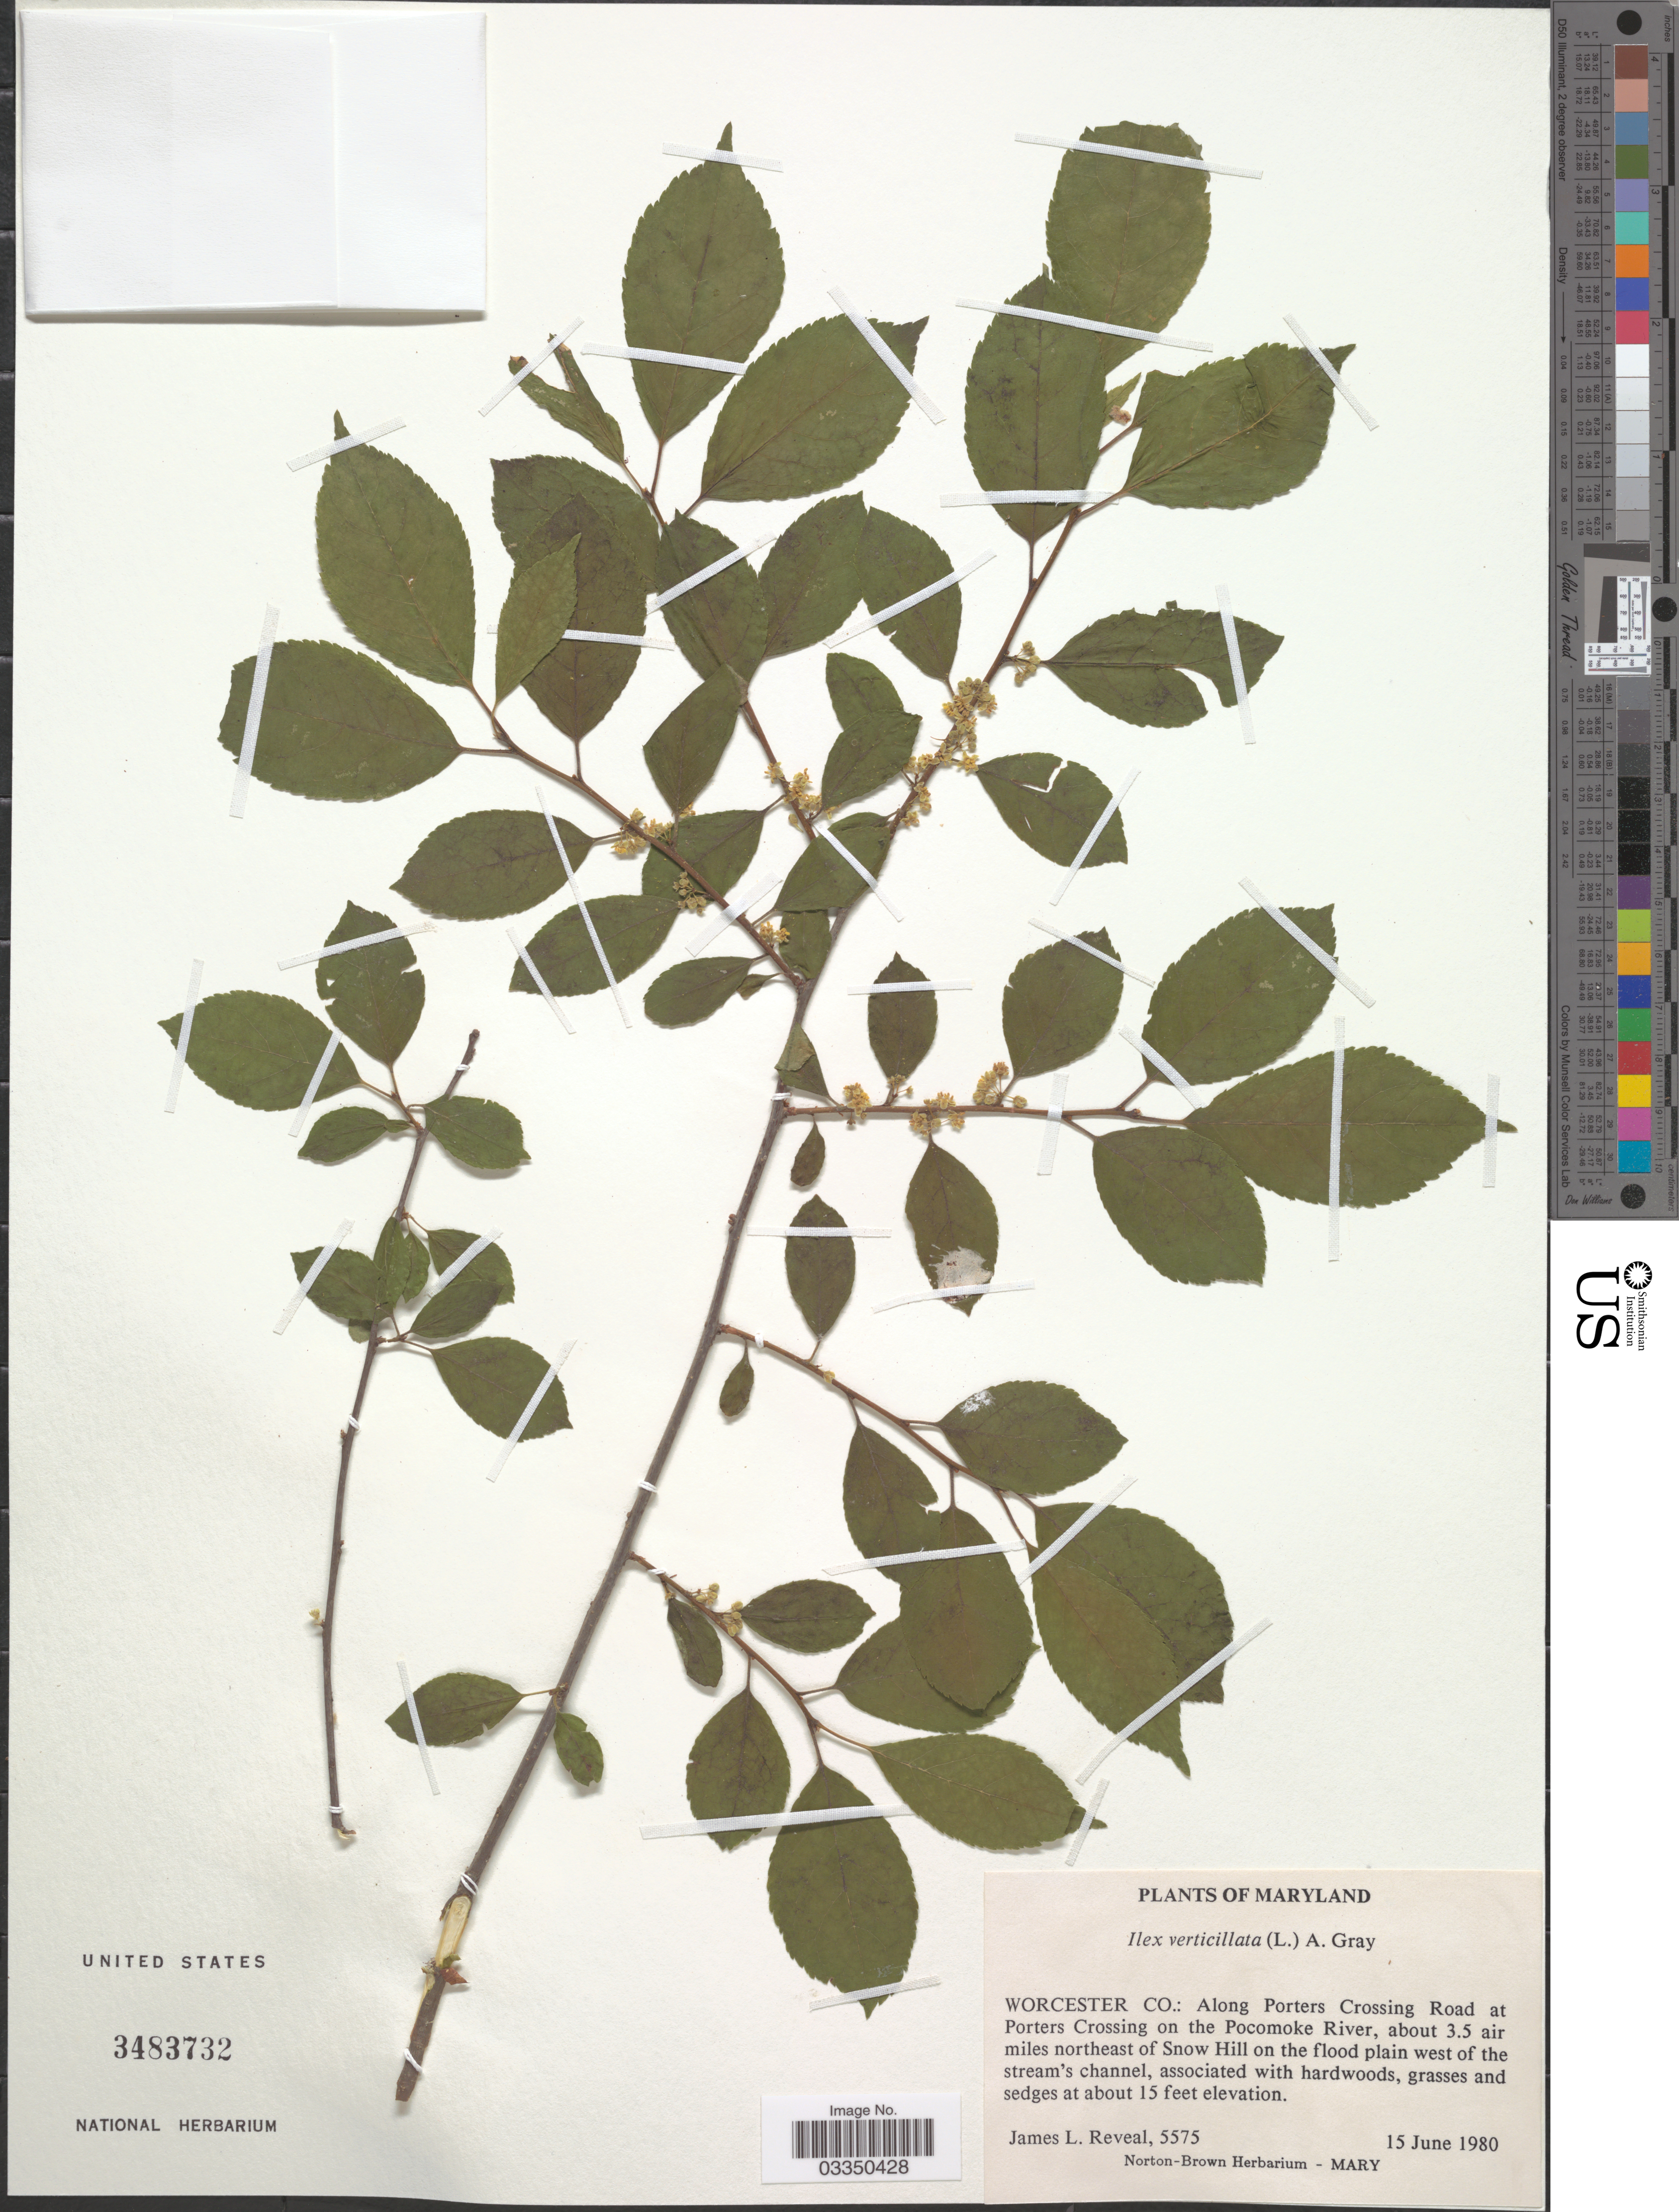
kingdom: Plantae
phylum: Tracheophyta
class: Magnoliopsida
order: Aquifoliales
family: Aquifoliaceae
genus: Ilex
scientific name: Ilex verticillata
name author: (L.) A. Gray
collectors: J. L. Reveal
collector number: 5575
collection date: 1980-06-15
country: United States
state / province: Maryland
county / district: Worcester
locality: Worcester Co.: Along Porters Crossing Road at Porters Crossing on the Pocomoke River, about 3.5 air miles northeast of Snow Hill on the flood plain west of the stream's channel.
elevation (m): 5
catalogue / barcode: US 3483732